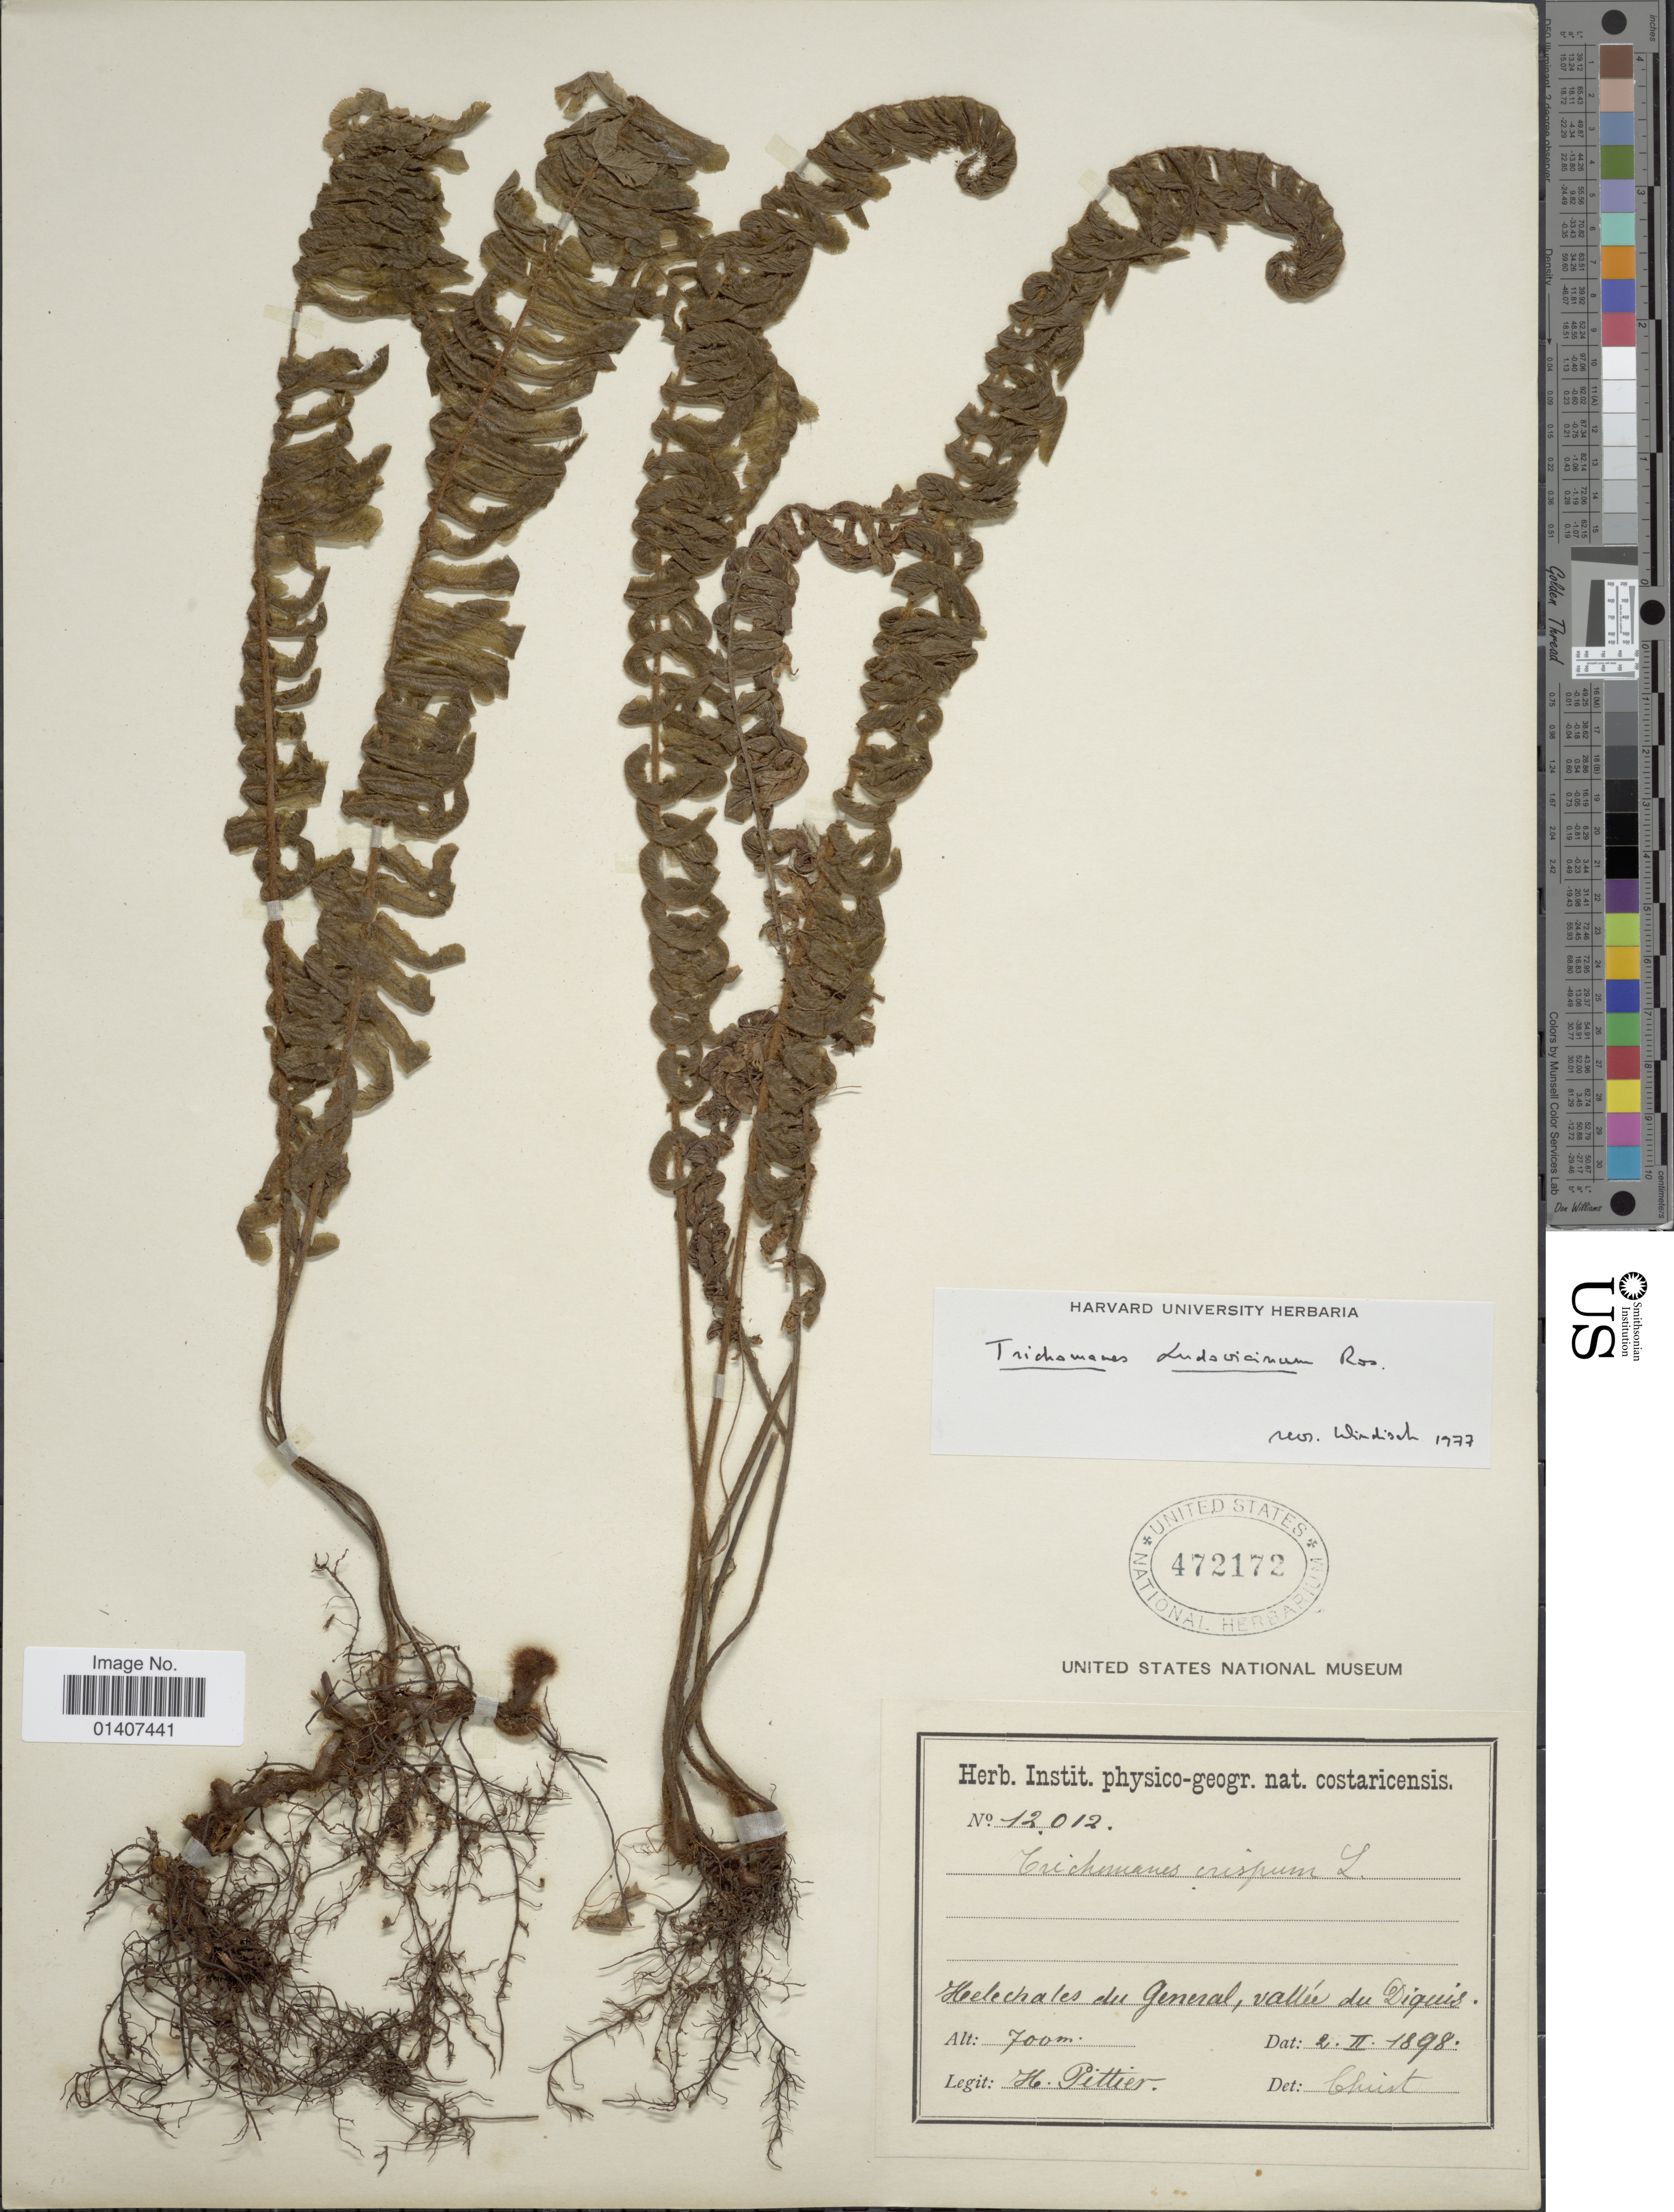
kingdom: Plantae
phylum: Tracheophyta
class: Polypodiopsida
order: Hymenophyllales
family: Hymenophyllaceae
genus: Trichomanes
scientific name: Trichomanes ludovicinum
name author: Rosenst.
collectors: H. F. Pittier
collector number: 12012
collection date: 1898-02-02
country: Costa Rica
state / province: Puntarenas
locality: Valle del Diquis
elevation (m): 700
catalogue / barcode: US 472172